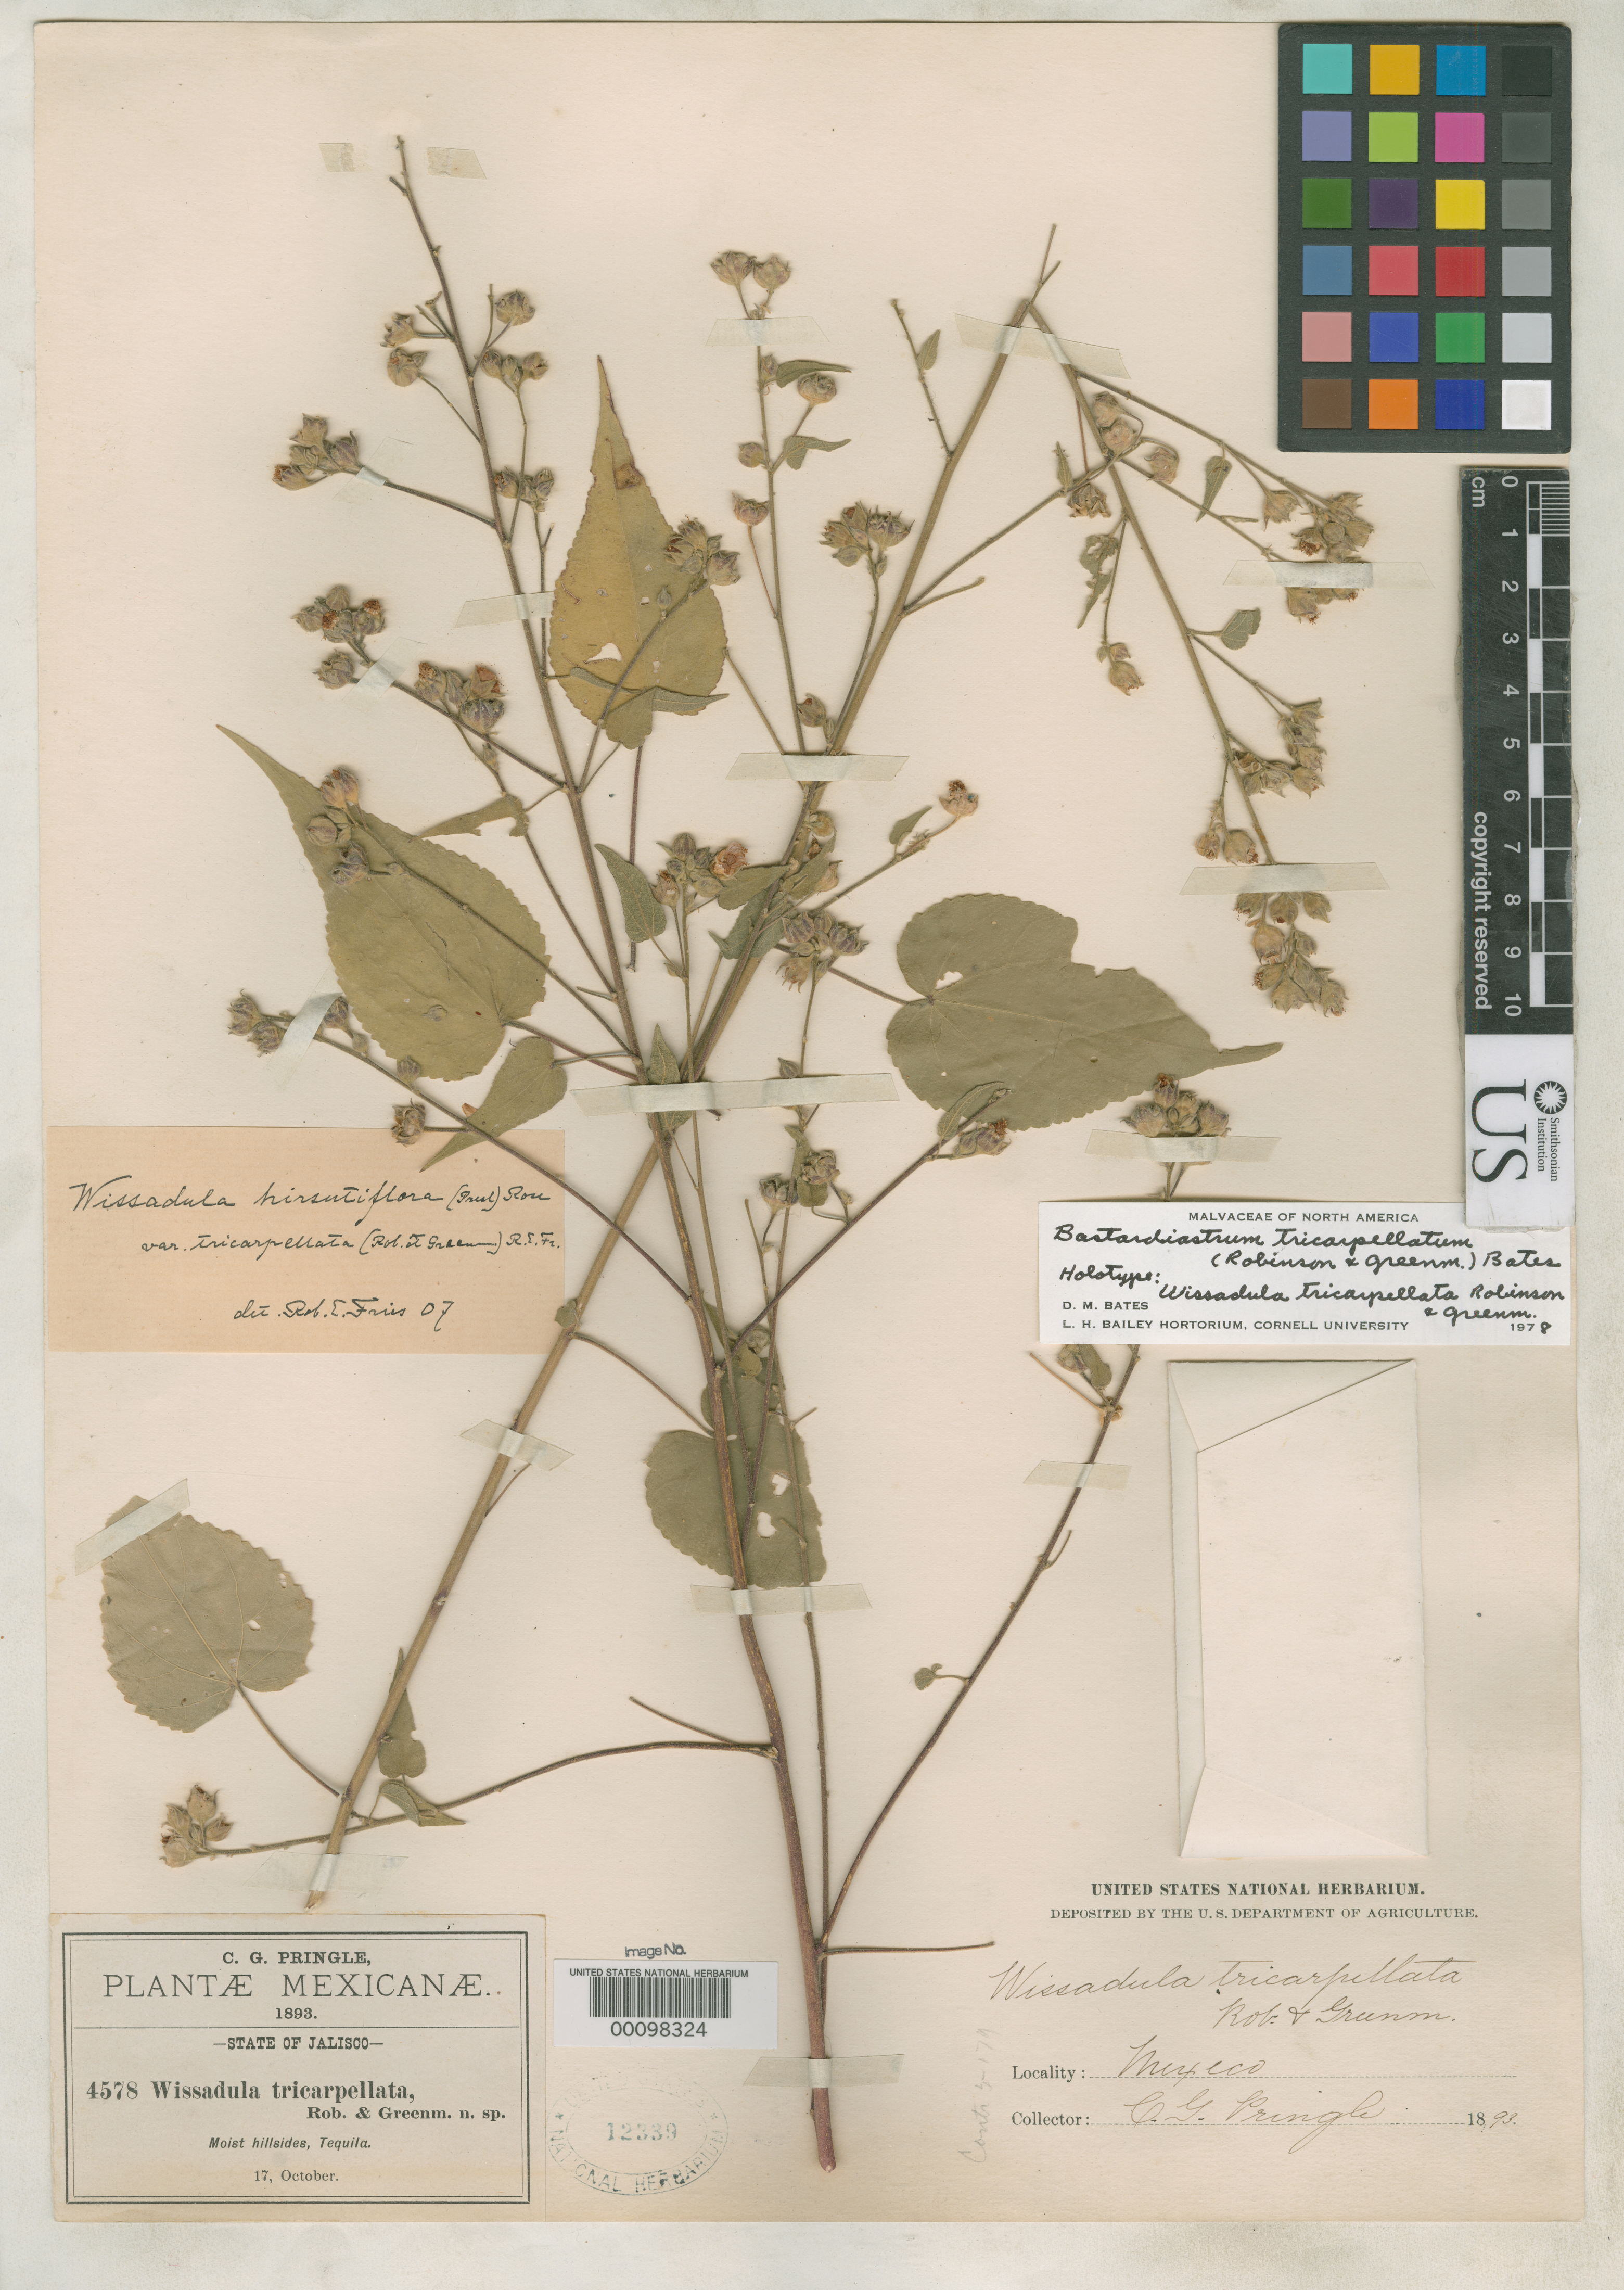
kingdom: Plantae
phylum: Tracheophyta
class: Magnoliopsida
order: Malvales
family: Malvaceae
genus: Wissadula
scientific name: Wissadula tricarpellata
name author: B.L. Rob. & Greenm. ex Rose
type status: Holotype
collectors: C. G. Pringle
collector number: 4578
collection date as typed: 17 Oct 1893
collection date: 1893-10-17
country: Mexico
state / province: Jalisco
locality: Tequila, hillsides.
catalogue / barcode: US 12339